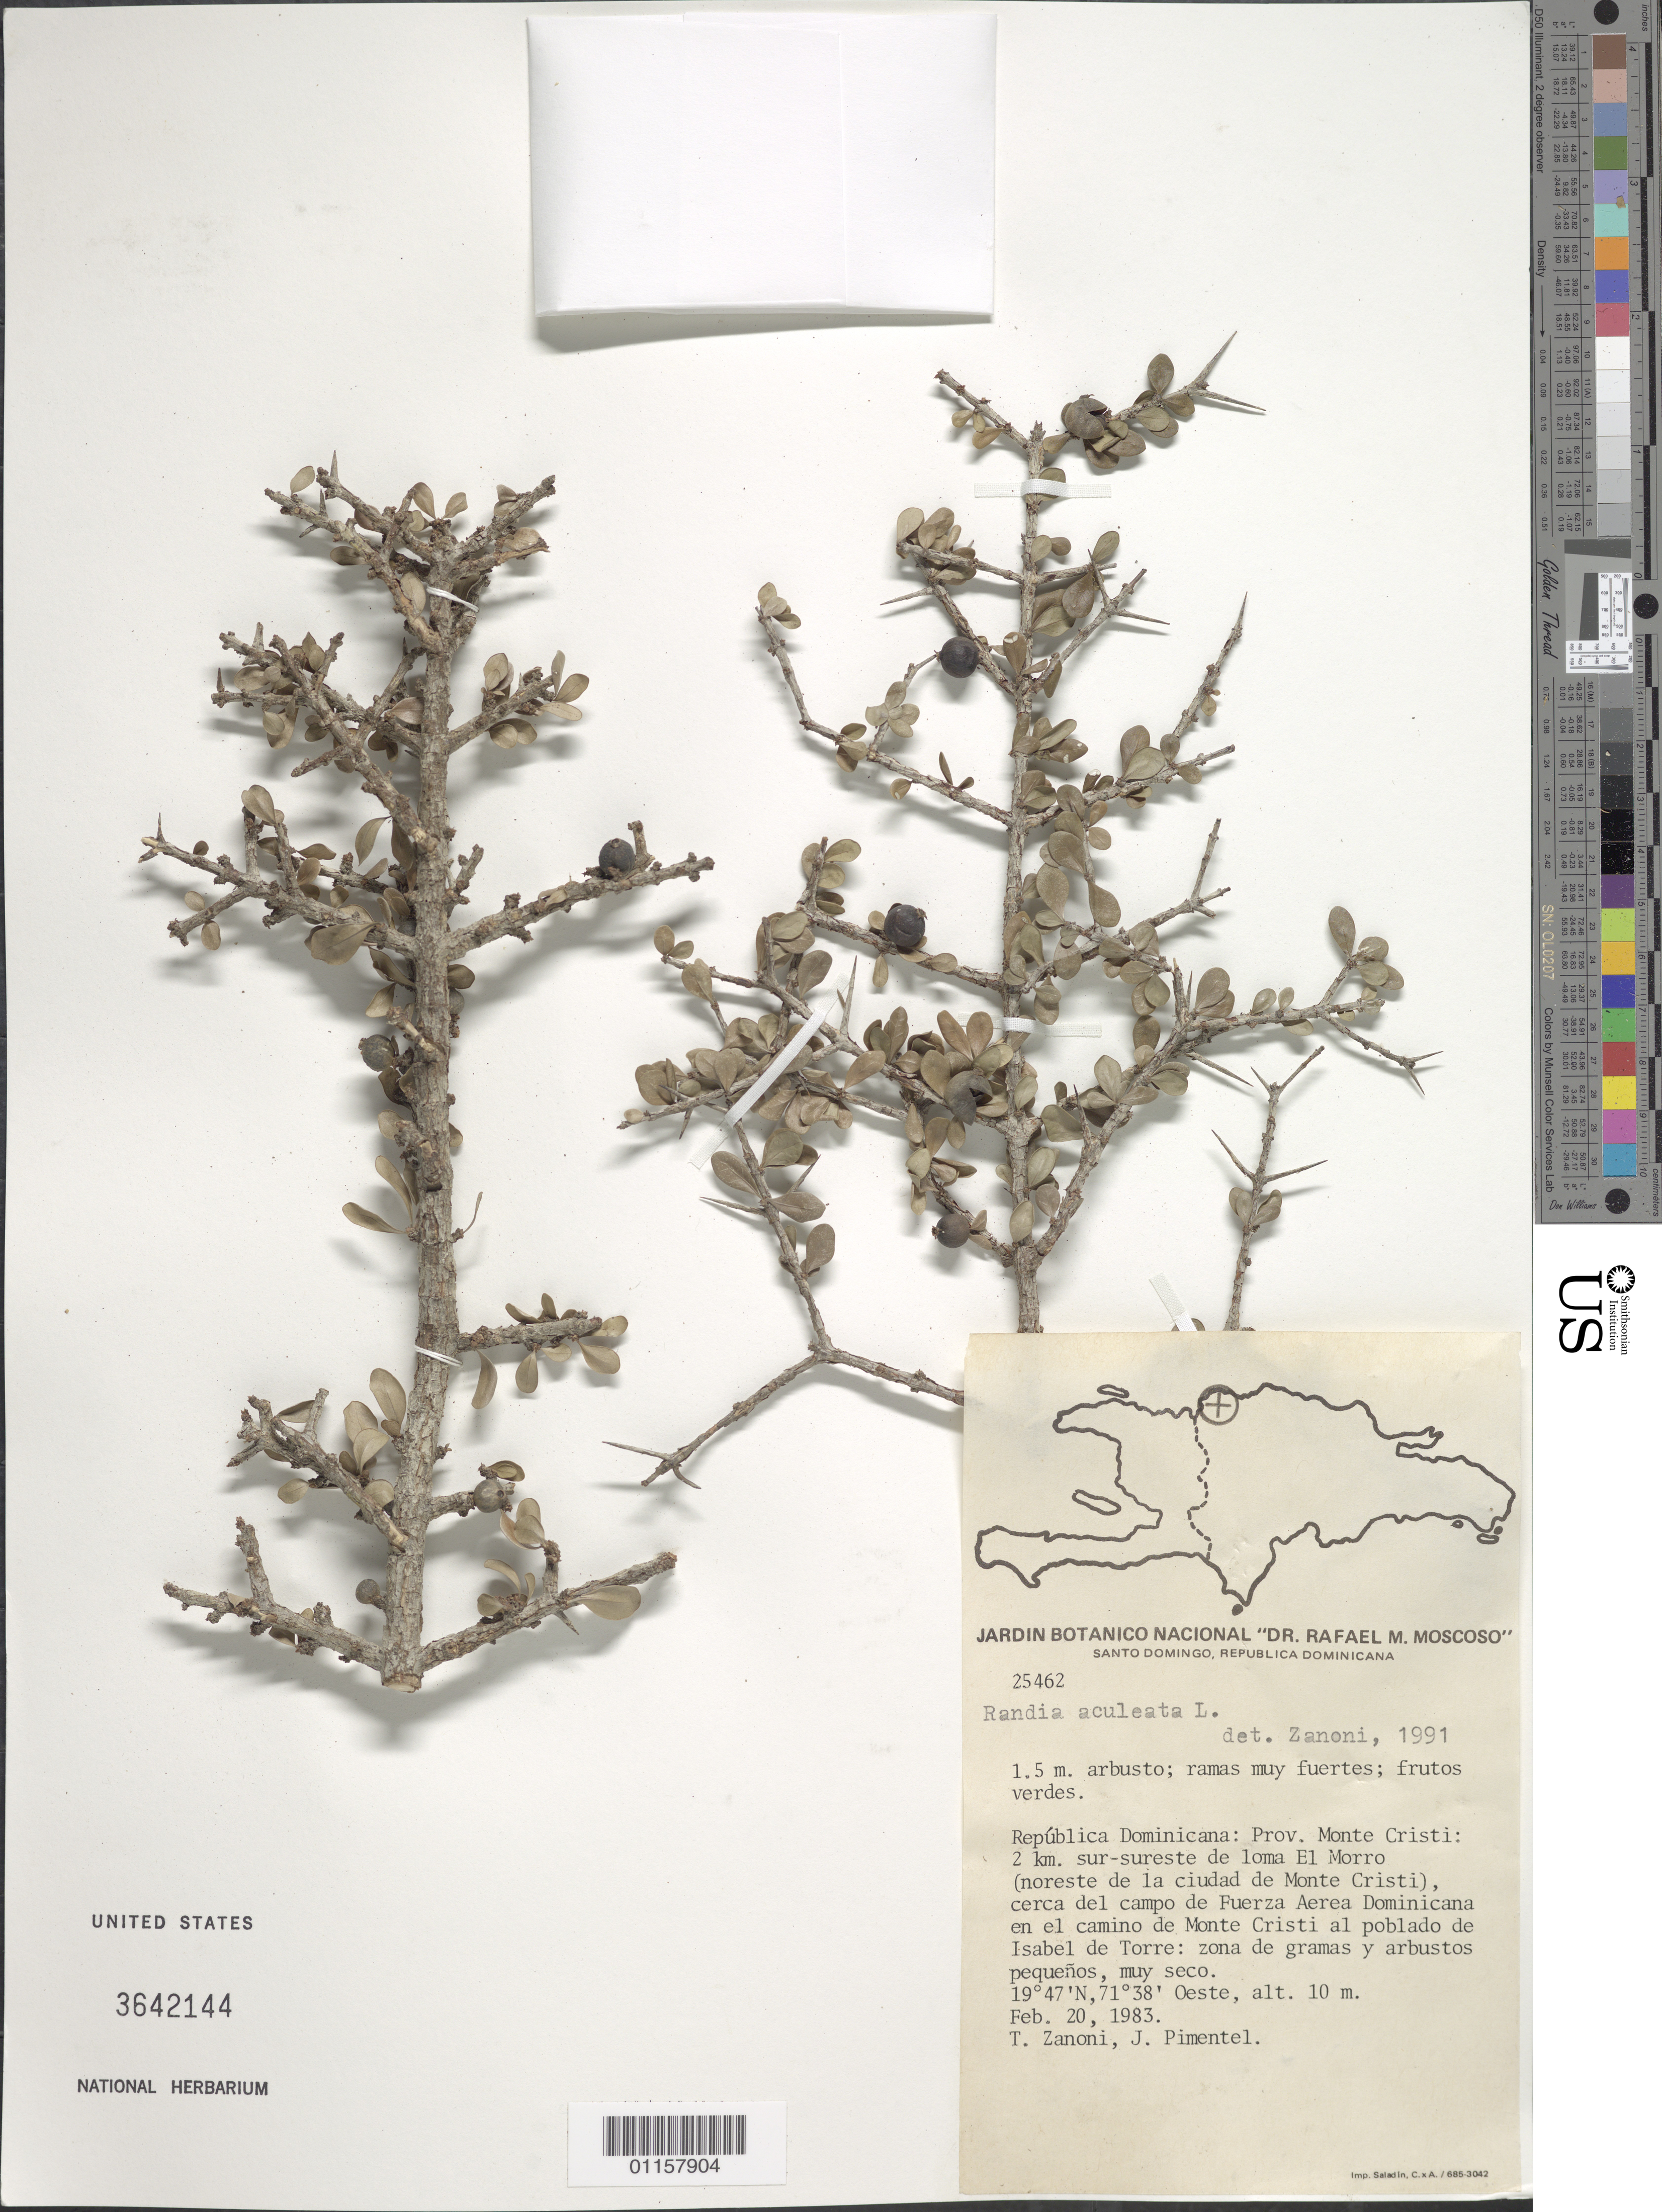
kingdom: Plantae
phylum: Tracheophyta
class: Magnoliopsida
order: Gentianales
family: Rubiaceae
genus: Randia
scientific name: Randia aculeata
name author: L.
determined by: Zanoni, T. A., (NY), New York Botanical Garden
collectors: T. A. Zanoni & J. Pimentel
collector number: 25462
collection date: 1983-02-20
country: Dominican Republic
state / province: Monte Cristi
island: Hispaniola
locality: El Morro, 2 km sur-sureste de loma El Morro (noreste de la ciudad de Monte Cristi), cerca del campo de Fuerza Aerea Dominicana en el camino de Monte Cristi al poblado de Isabel de Torre.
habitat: Zona de gramas y arbustos pequeños, muy seco.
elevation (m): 10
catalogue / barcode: US 3642144